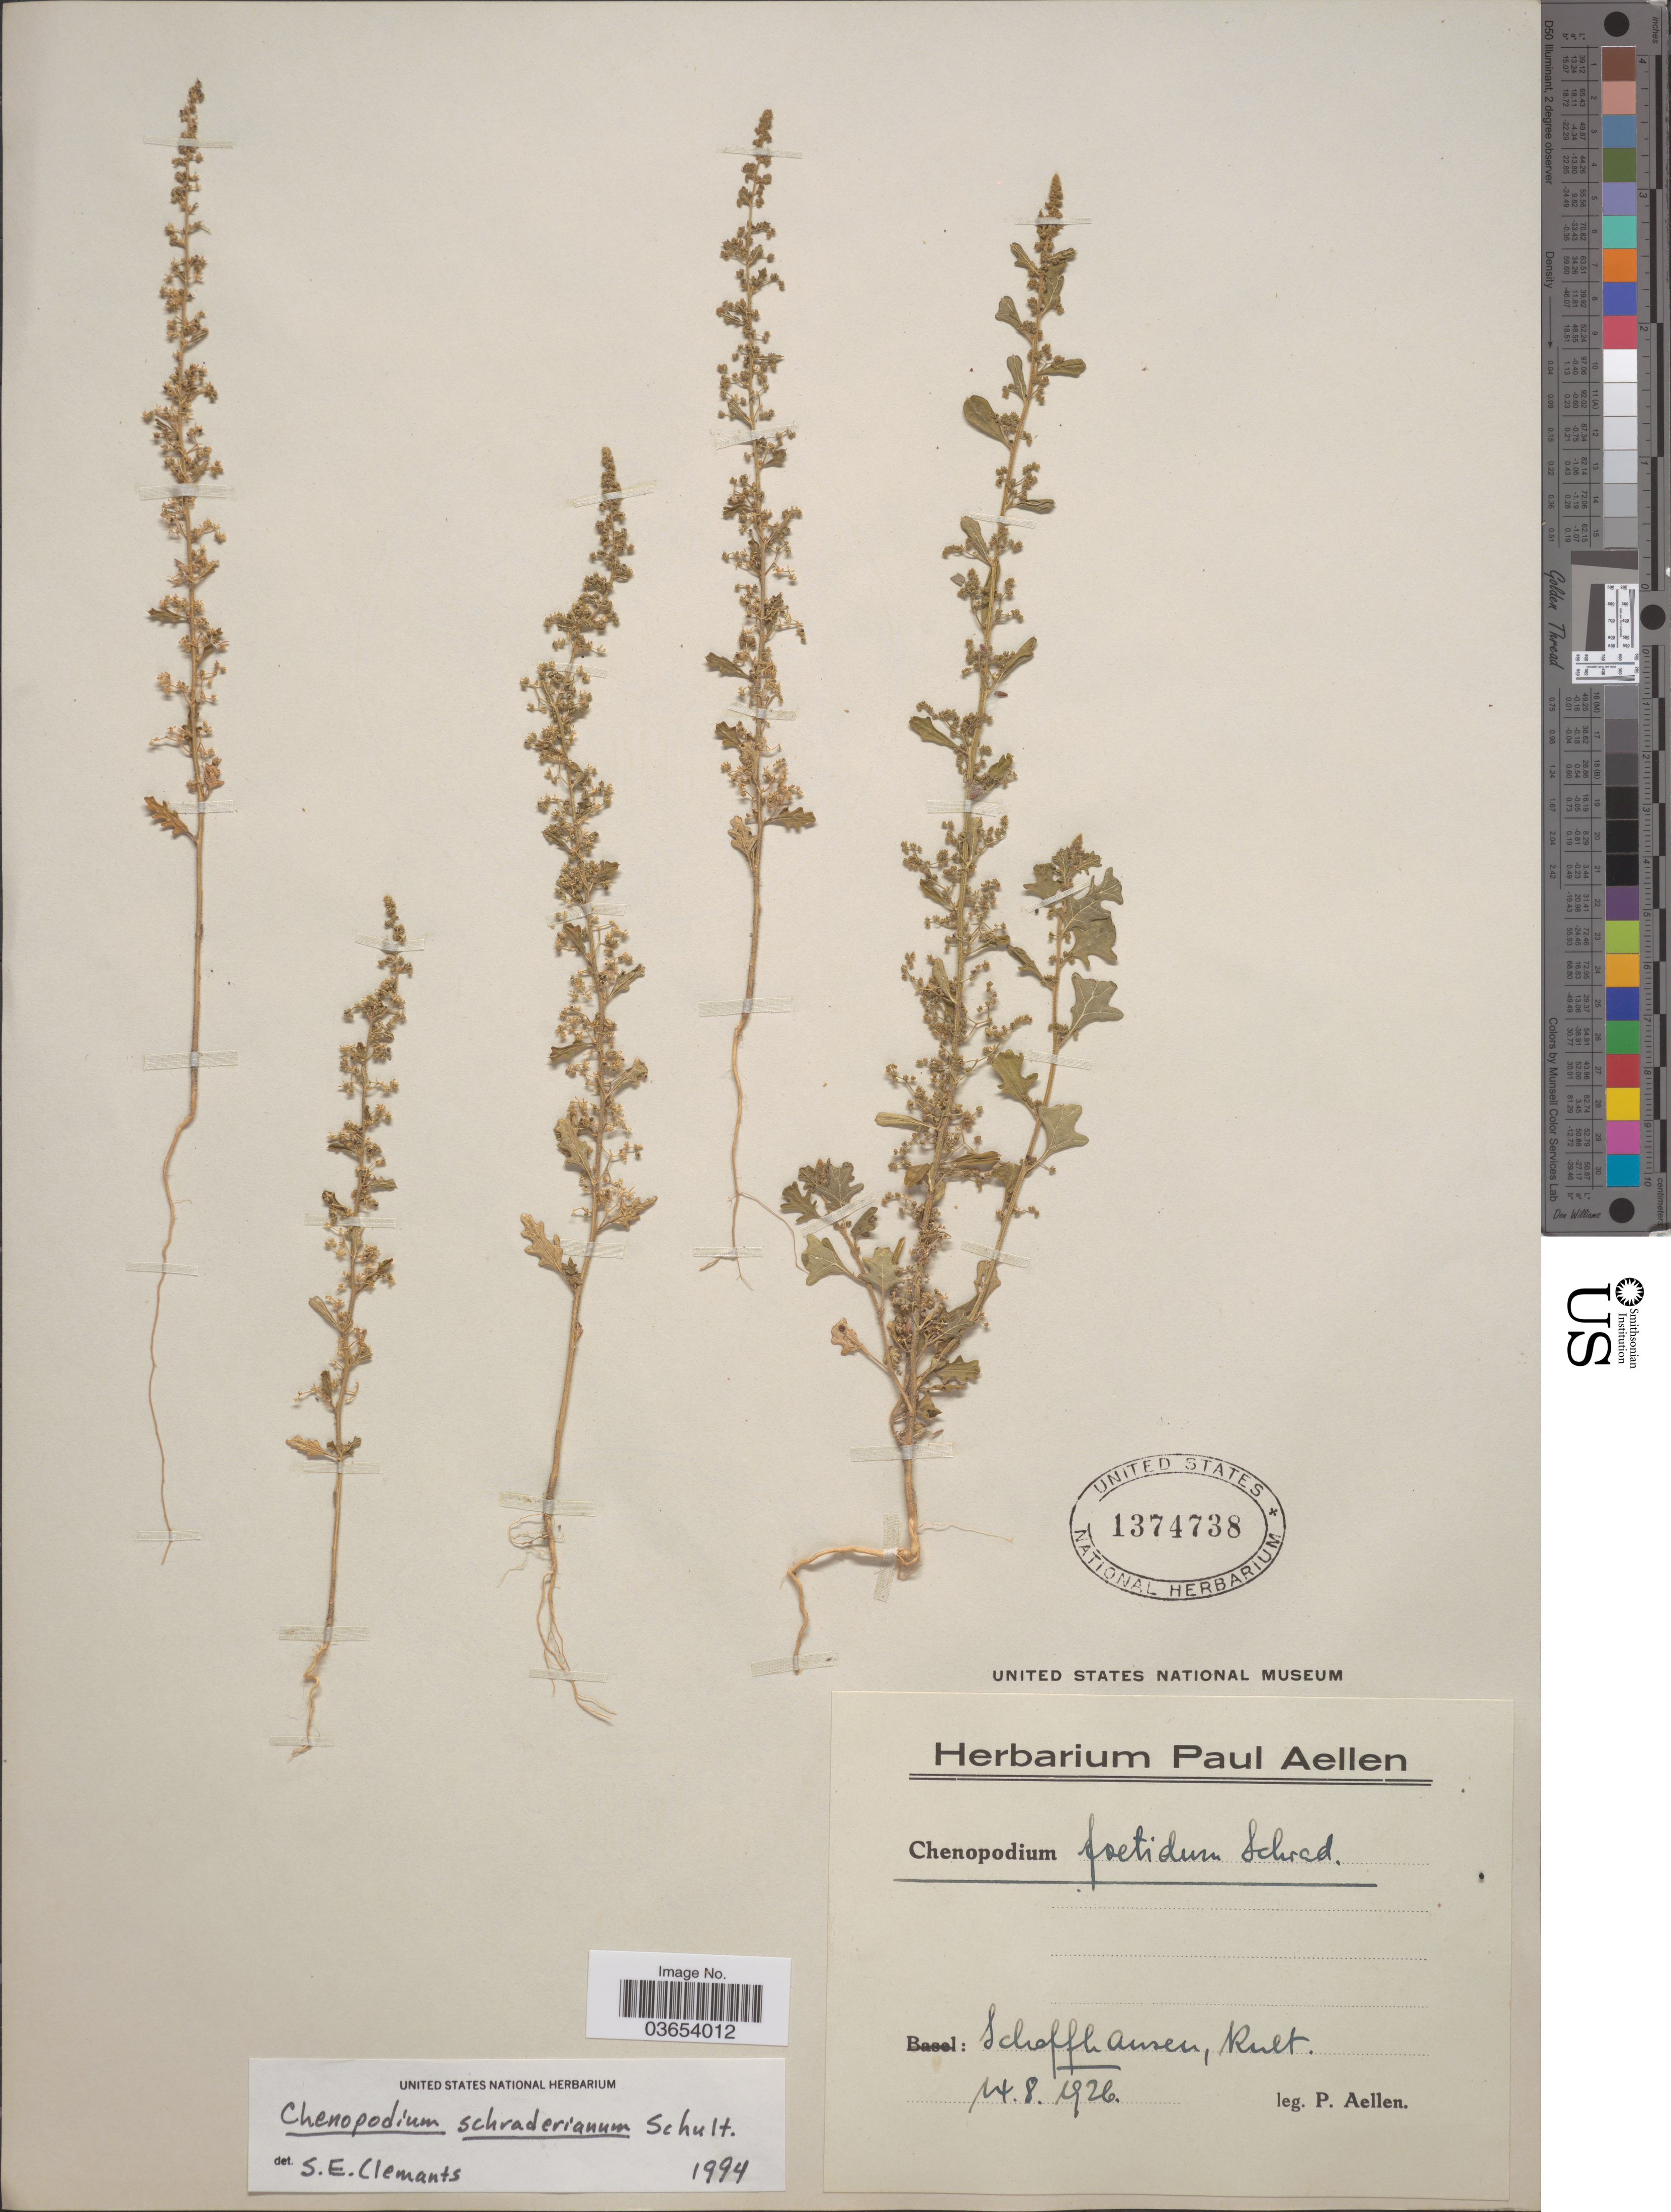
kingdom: Plantae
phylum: Tracheophyta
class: Magnoliopsida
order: Caryophyllales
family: Amaranthaceae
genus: Chenopodium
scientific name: Chenopodium schraderianum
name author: Schult.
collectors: P. Aellen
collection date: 1926-08-14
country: Switzerland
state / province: Schaffhausen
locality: Kult.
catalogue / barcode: US 1374738